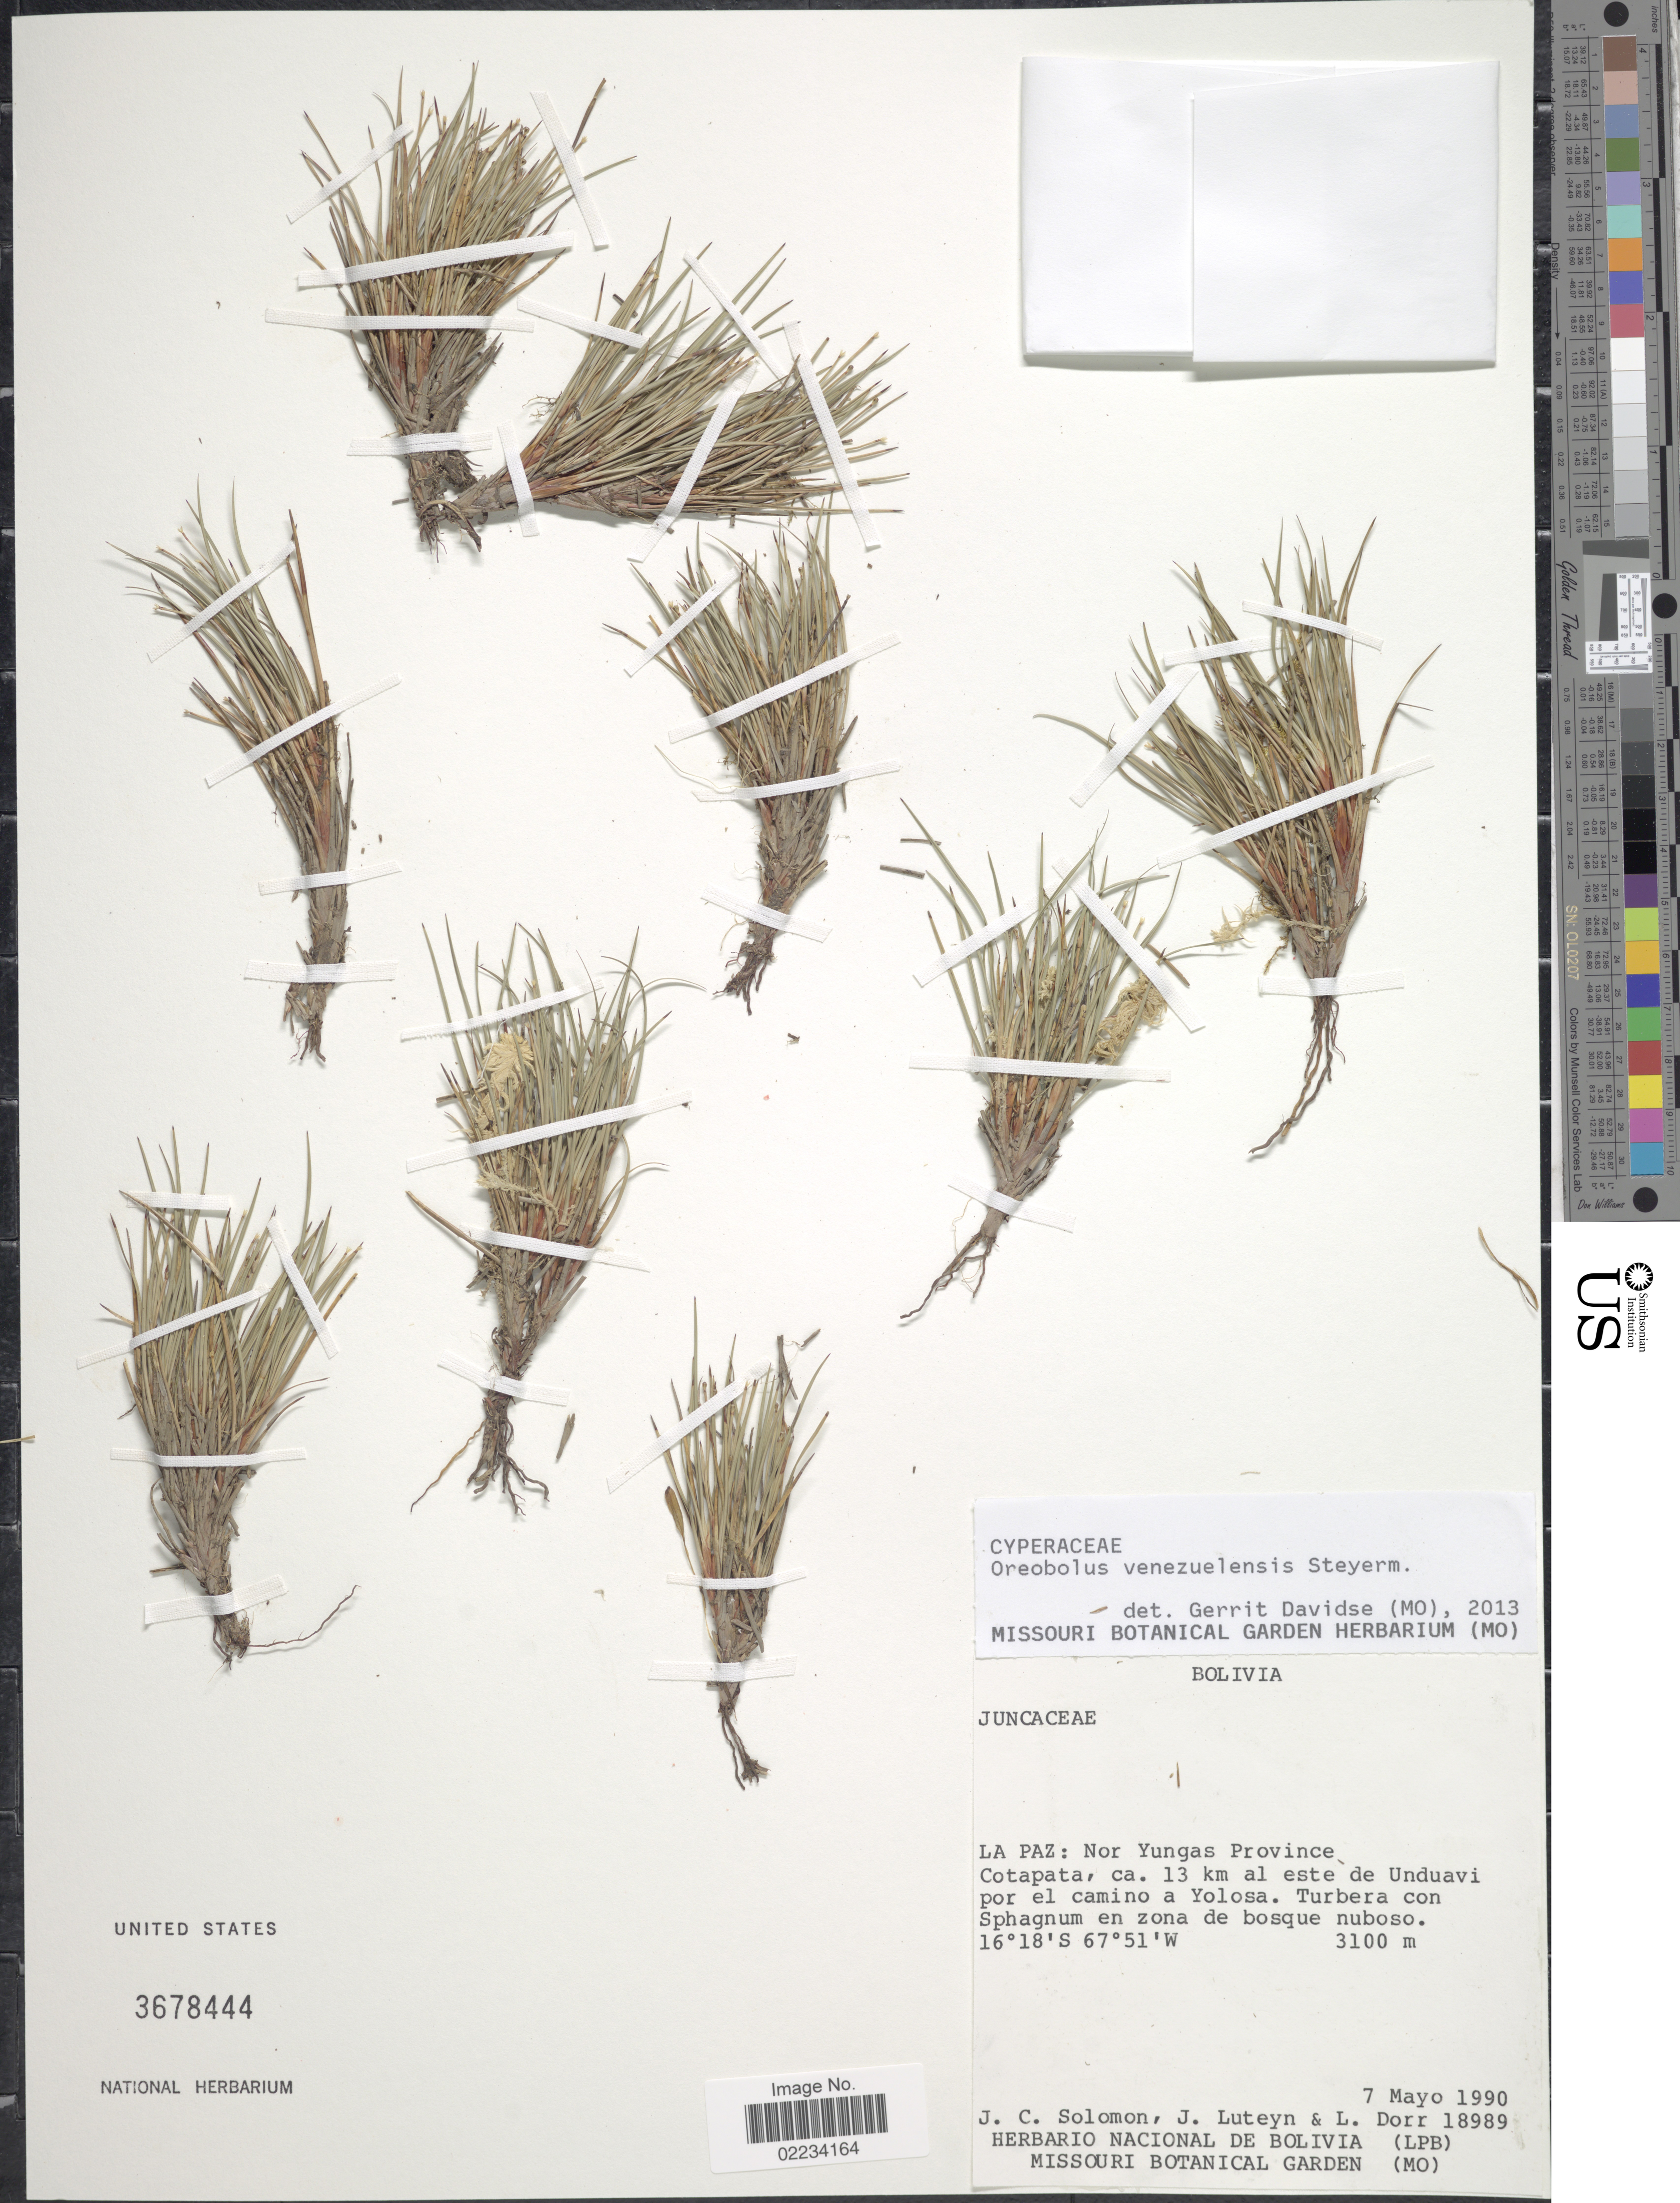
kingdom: Plantae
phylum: Tracheophyta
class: Liliopsida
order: Poales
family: Cyperaceae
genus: Oreobolus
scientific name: Oreobolus venezuelensis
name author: Steyerm.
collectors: J. C. Solomon, J. L. Luteyn & L. J. Dorr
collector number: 18989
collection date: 1990-05-07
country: Bolivia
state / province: La Paz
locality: Nor Yungas Province Cotapata, ca. 13 km al este de Unduavi por el camino a Yolosa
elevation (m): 3100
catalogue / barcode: US 3678444